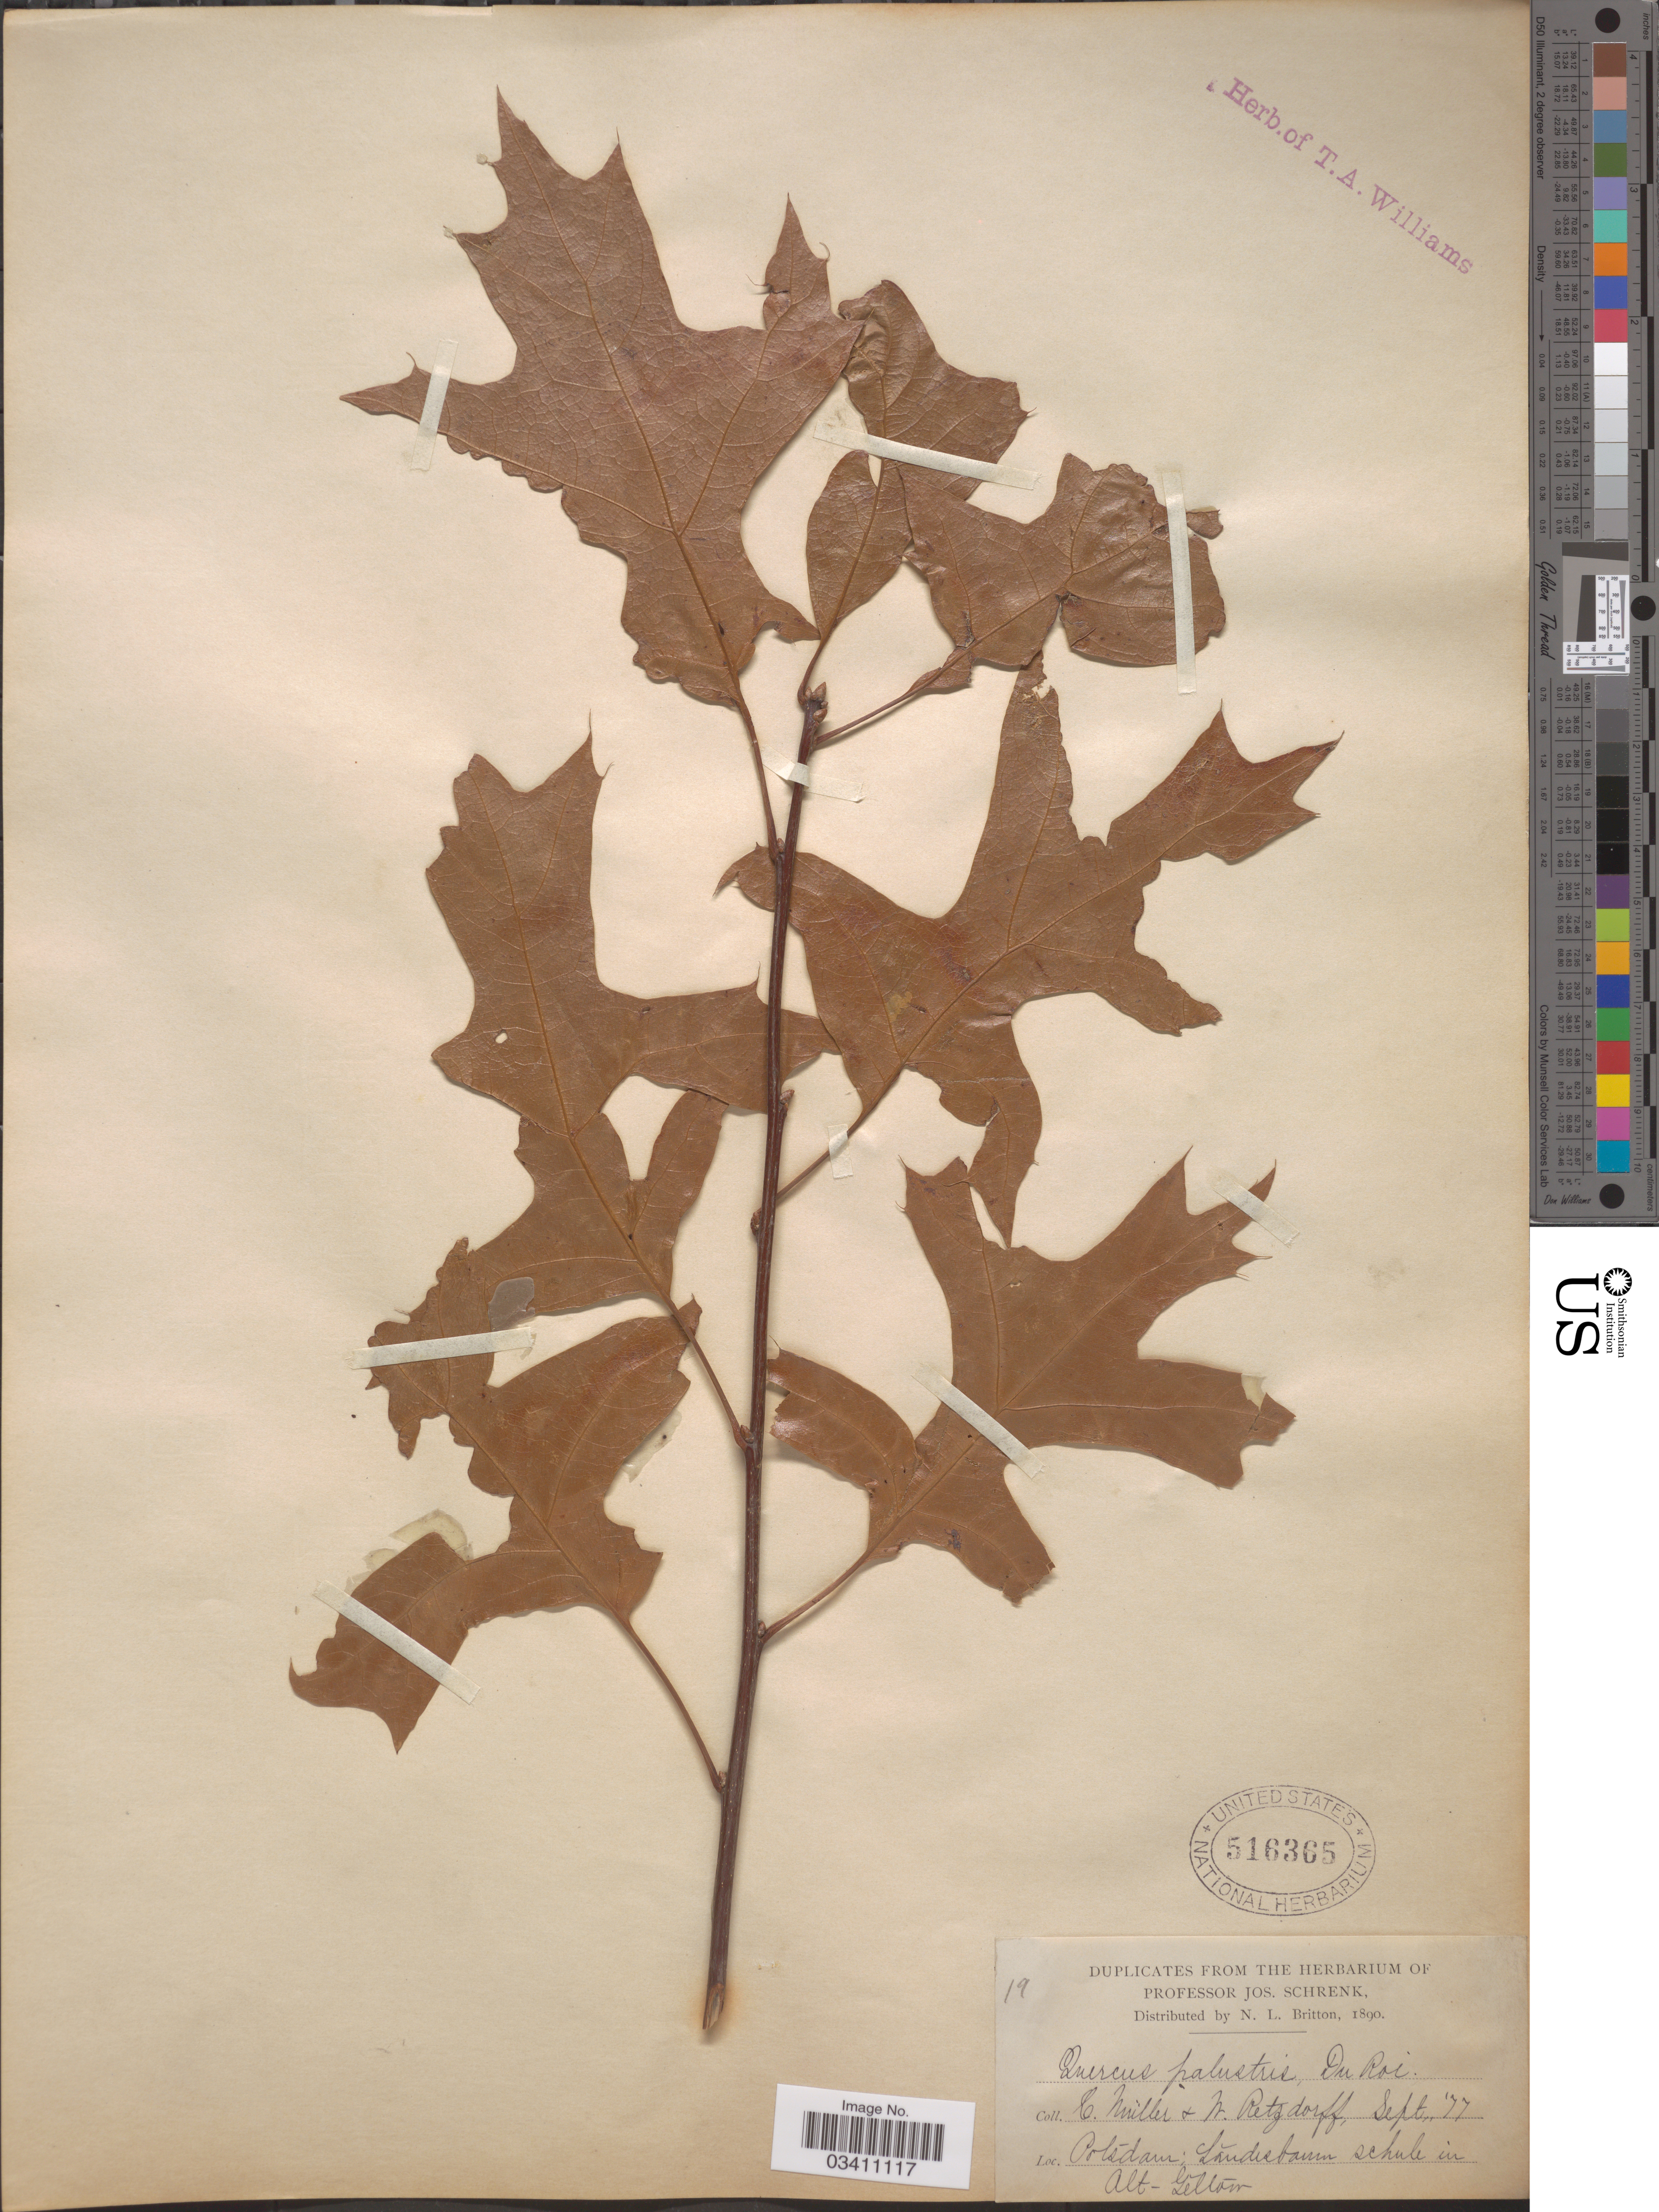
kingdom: Plantae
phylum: Tracheophyta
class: Magnoliopsida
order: Fagales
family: Fagaceae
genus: Quercus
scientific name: Quercus palustris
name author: Münchh.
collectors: E. Müller & W. Retzdorff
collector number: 19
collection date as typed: Transcribed d/m/y: /9/77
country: Germany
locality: Potsdam; Lăudesbaum schule in Alt - Gěltow.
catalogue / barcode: US 516365